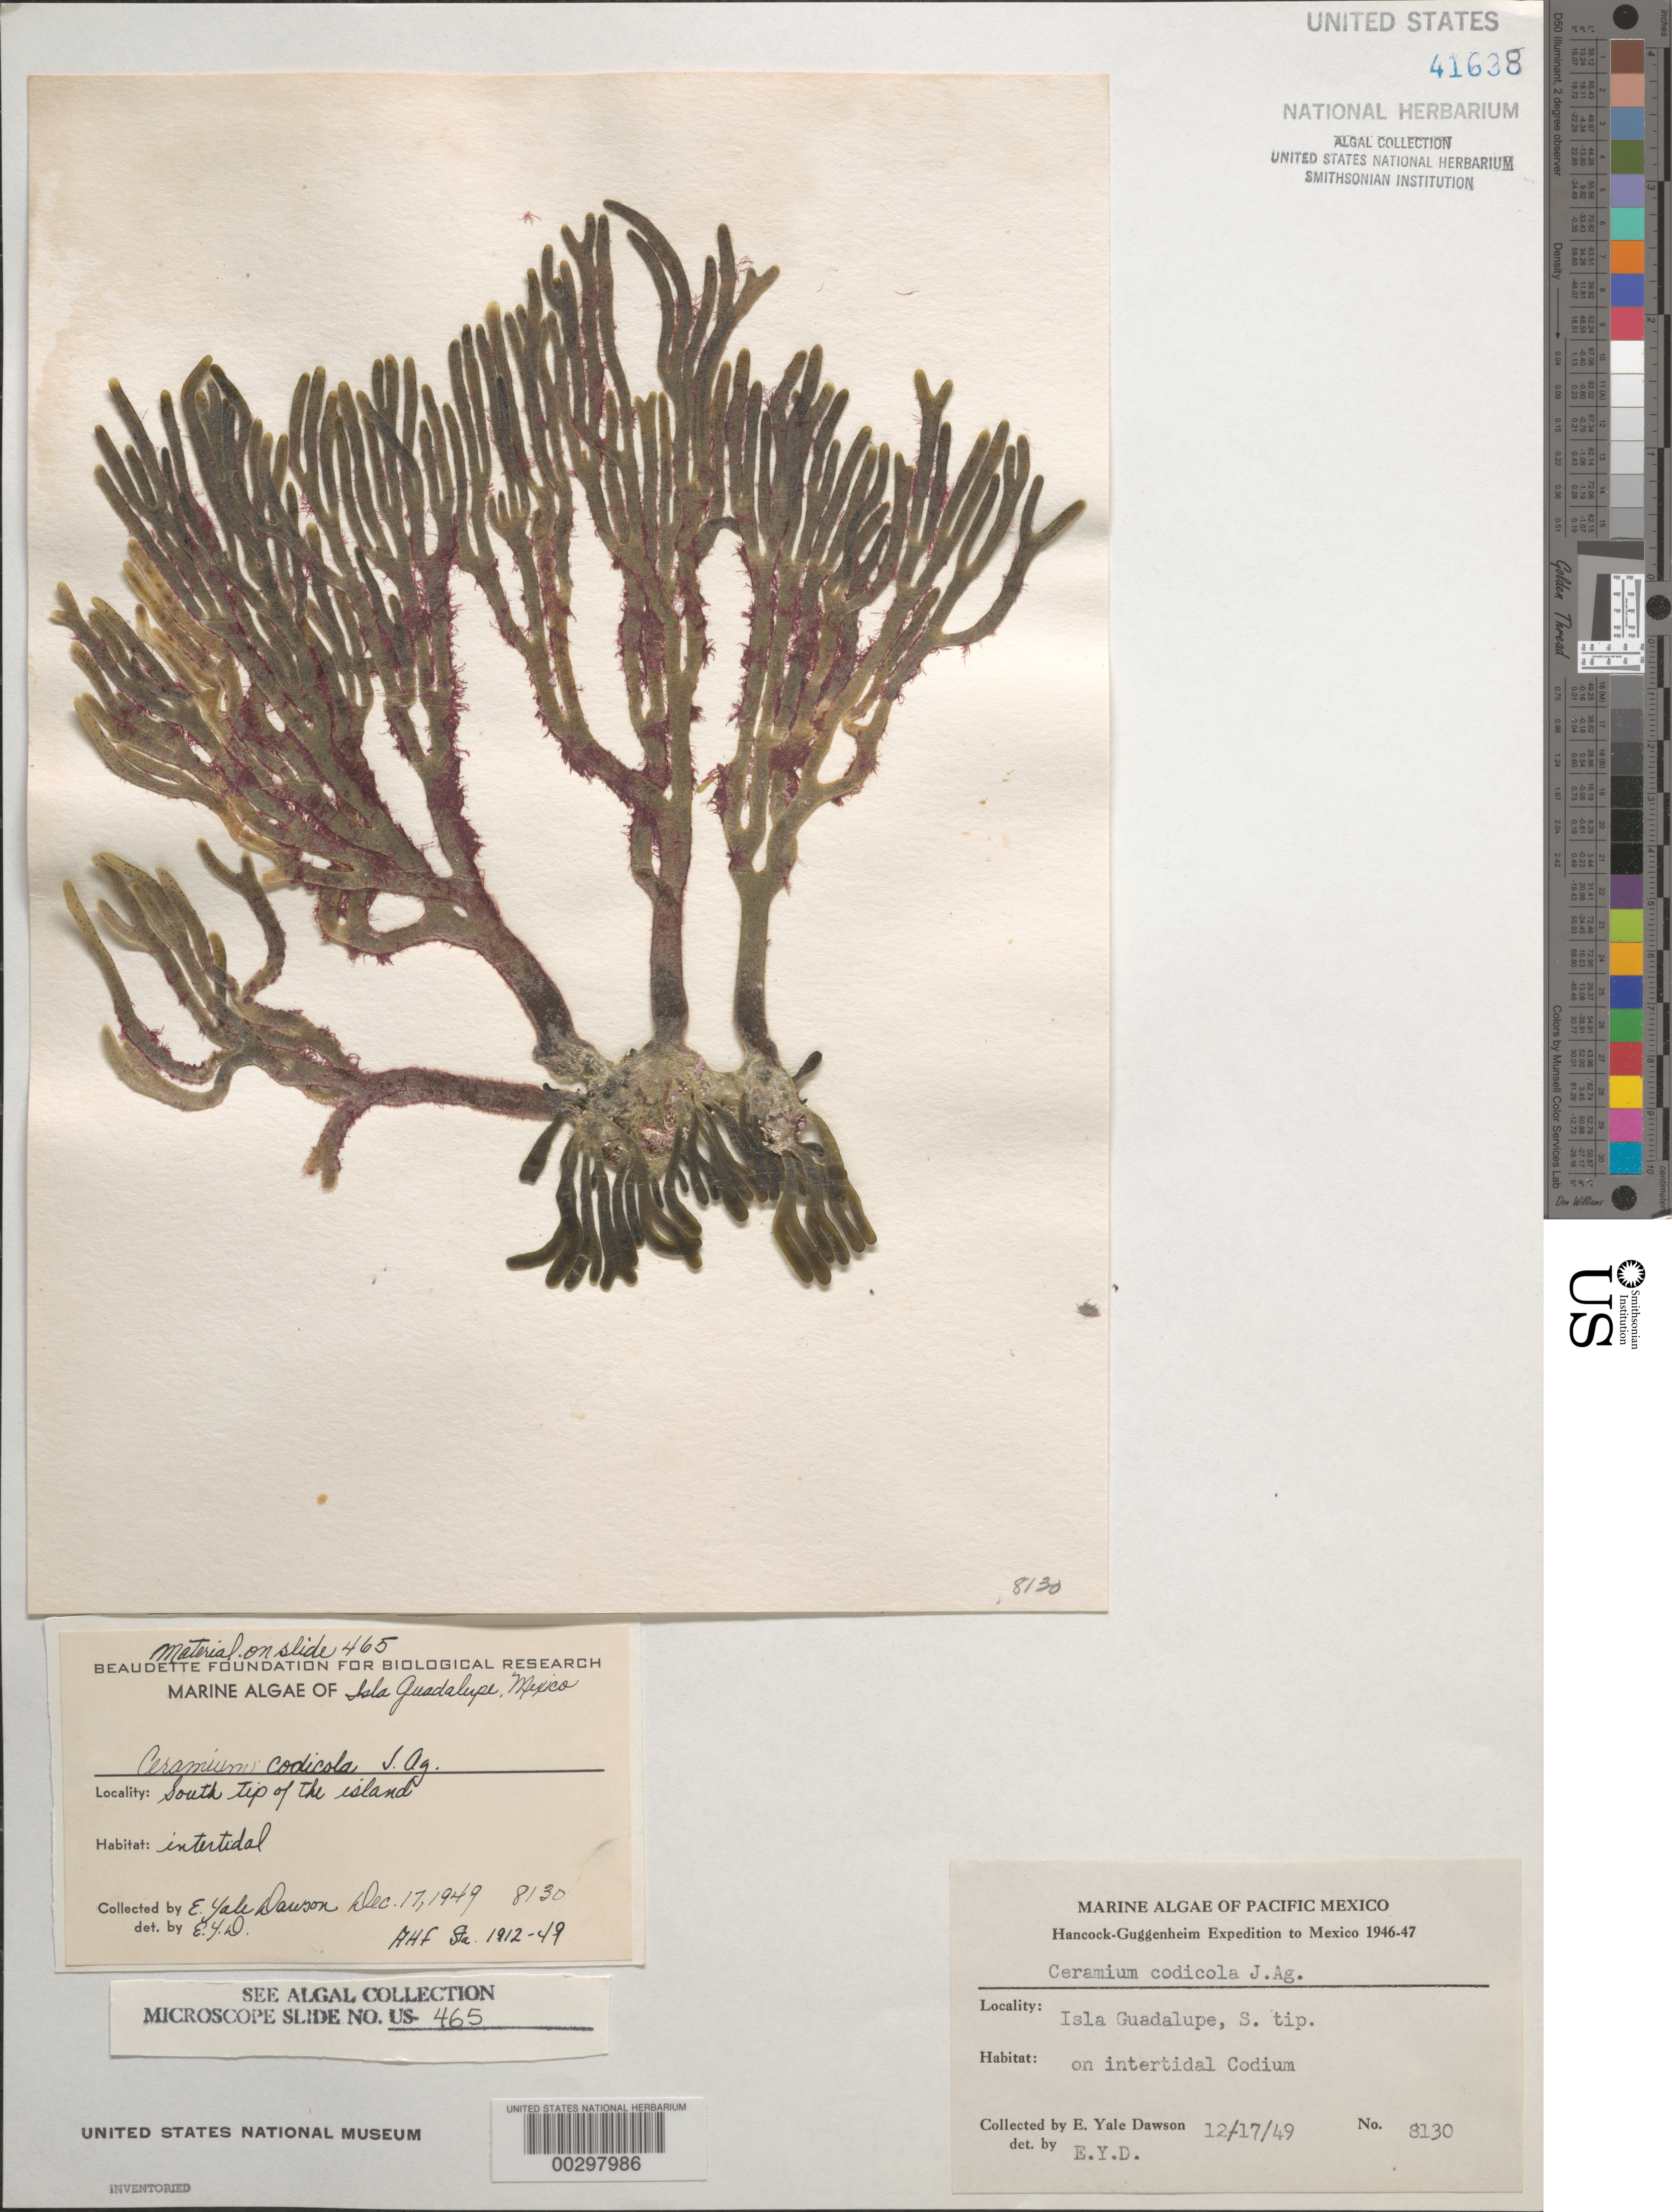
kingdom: Plantae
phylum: Rhodophyta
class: Florideophyceae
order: Ceramiales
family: Ceramiaceae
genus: Ceramium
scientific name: Ceramium codicola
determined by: Dawson, E. Y.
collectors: E. Y. Dawson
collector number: EYD 8130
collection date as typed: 17 Dec 1949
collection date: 1949-12-17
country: Mexico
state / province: Baja California Norte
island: Isla Guadalupe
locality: South tip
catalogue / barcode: US 41638